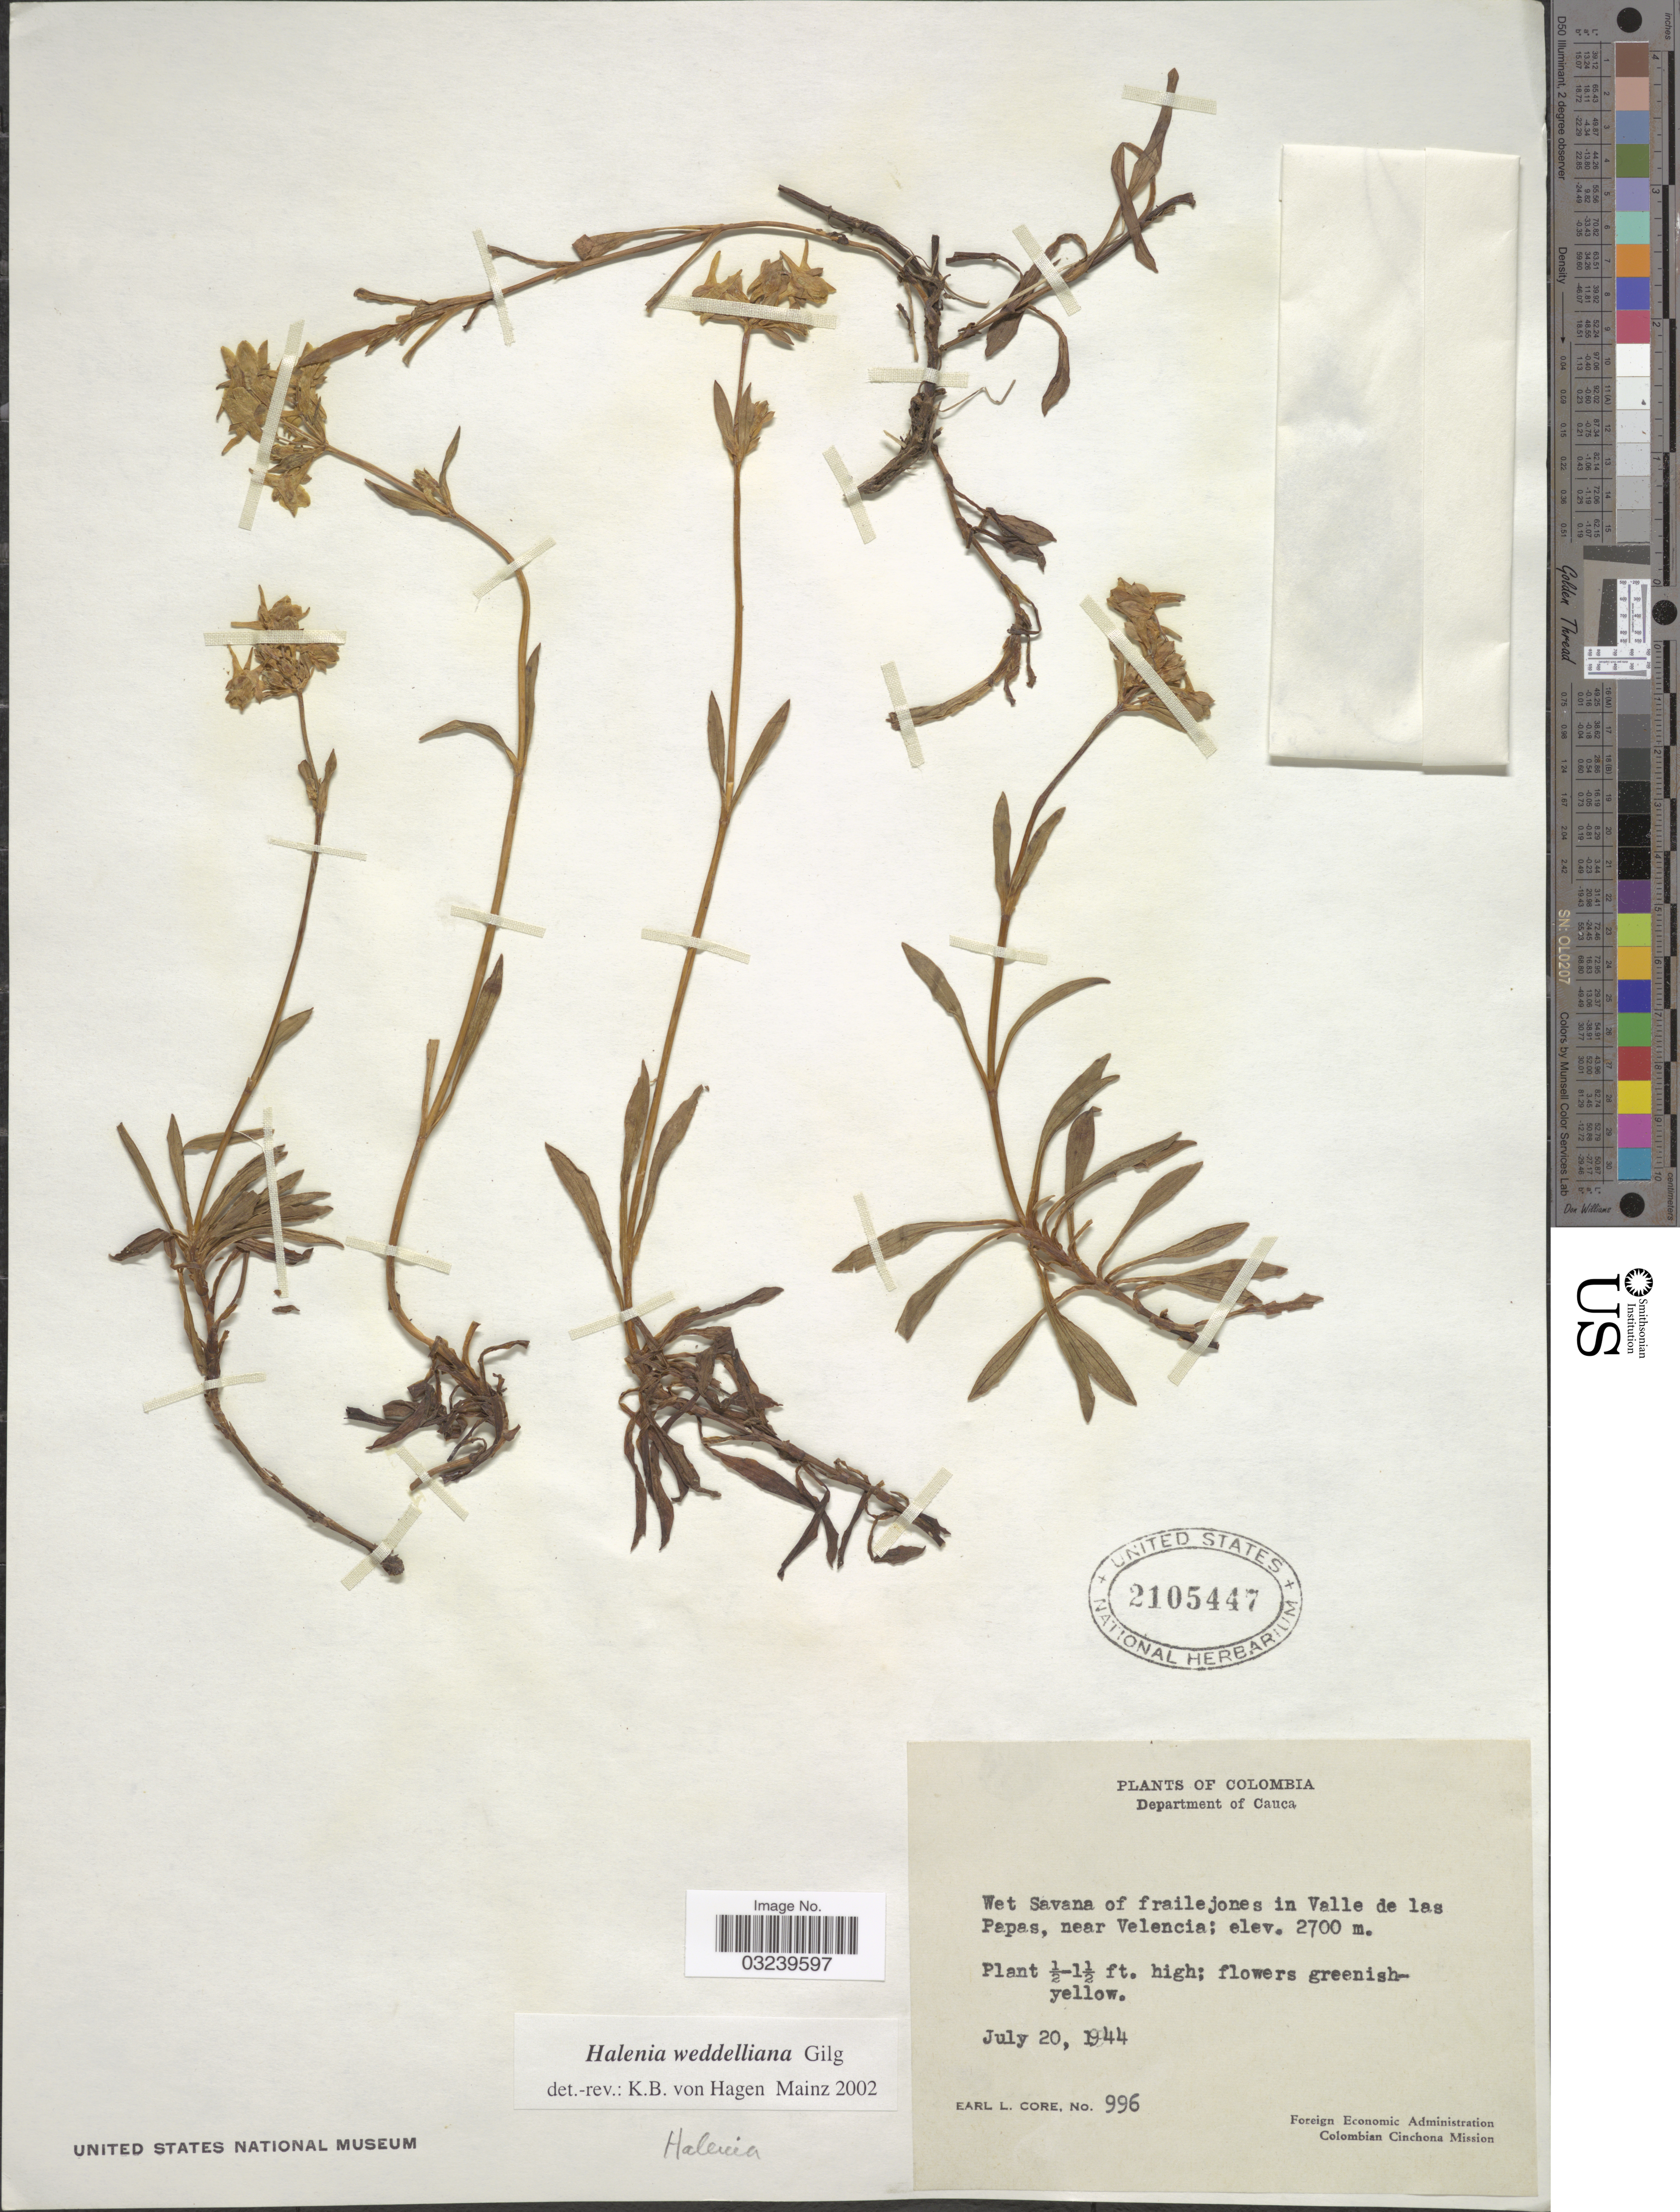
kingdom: Plantae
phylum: Tracheophyta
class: Magnoliopsida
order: Gentianales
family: Gentianaceae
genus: Halenia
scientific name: Halenia weddelliana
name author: Gilg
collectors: E. L. Core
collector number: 996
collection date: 1944-07-20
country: Colombia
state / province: Cauca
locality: Department of Cauca, Wet Savana of frailejones in Valle de las Papas, near Velencia.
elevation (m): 2700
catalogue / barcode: US 2105447